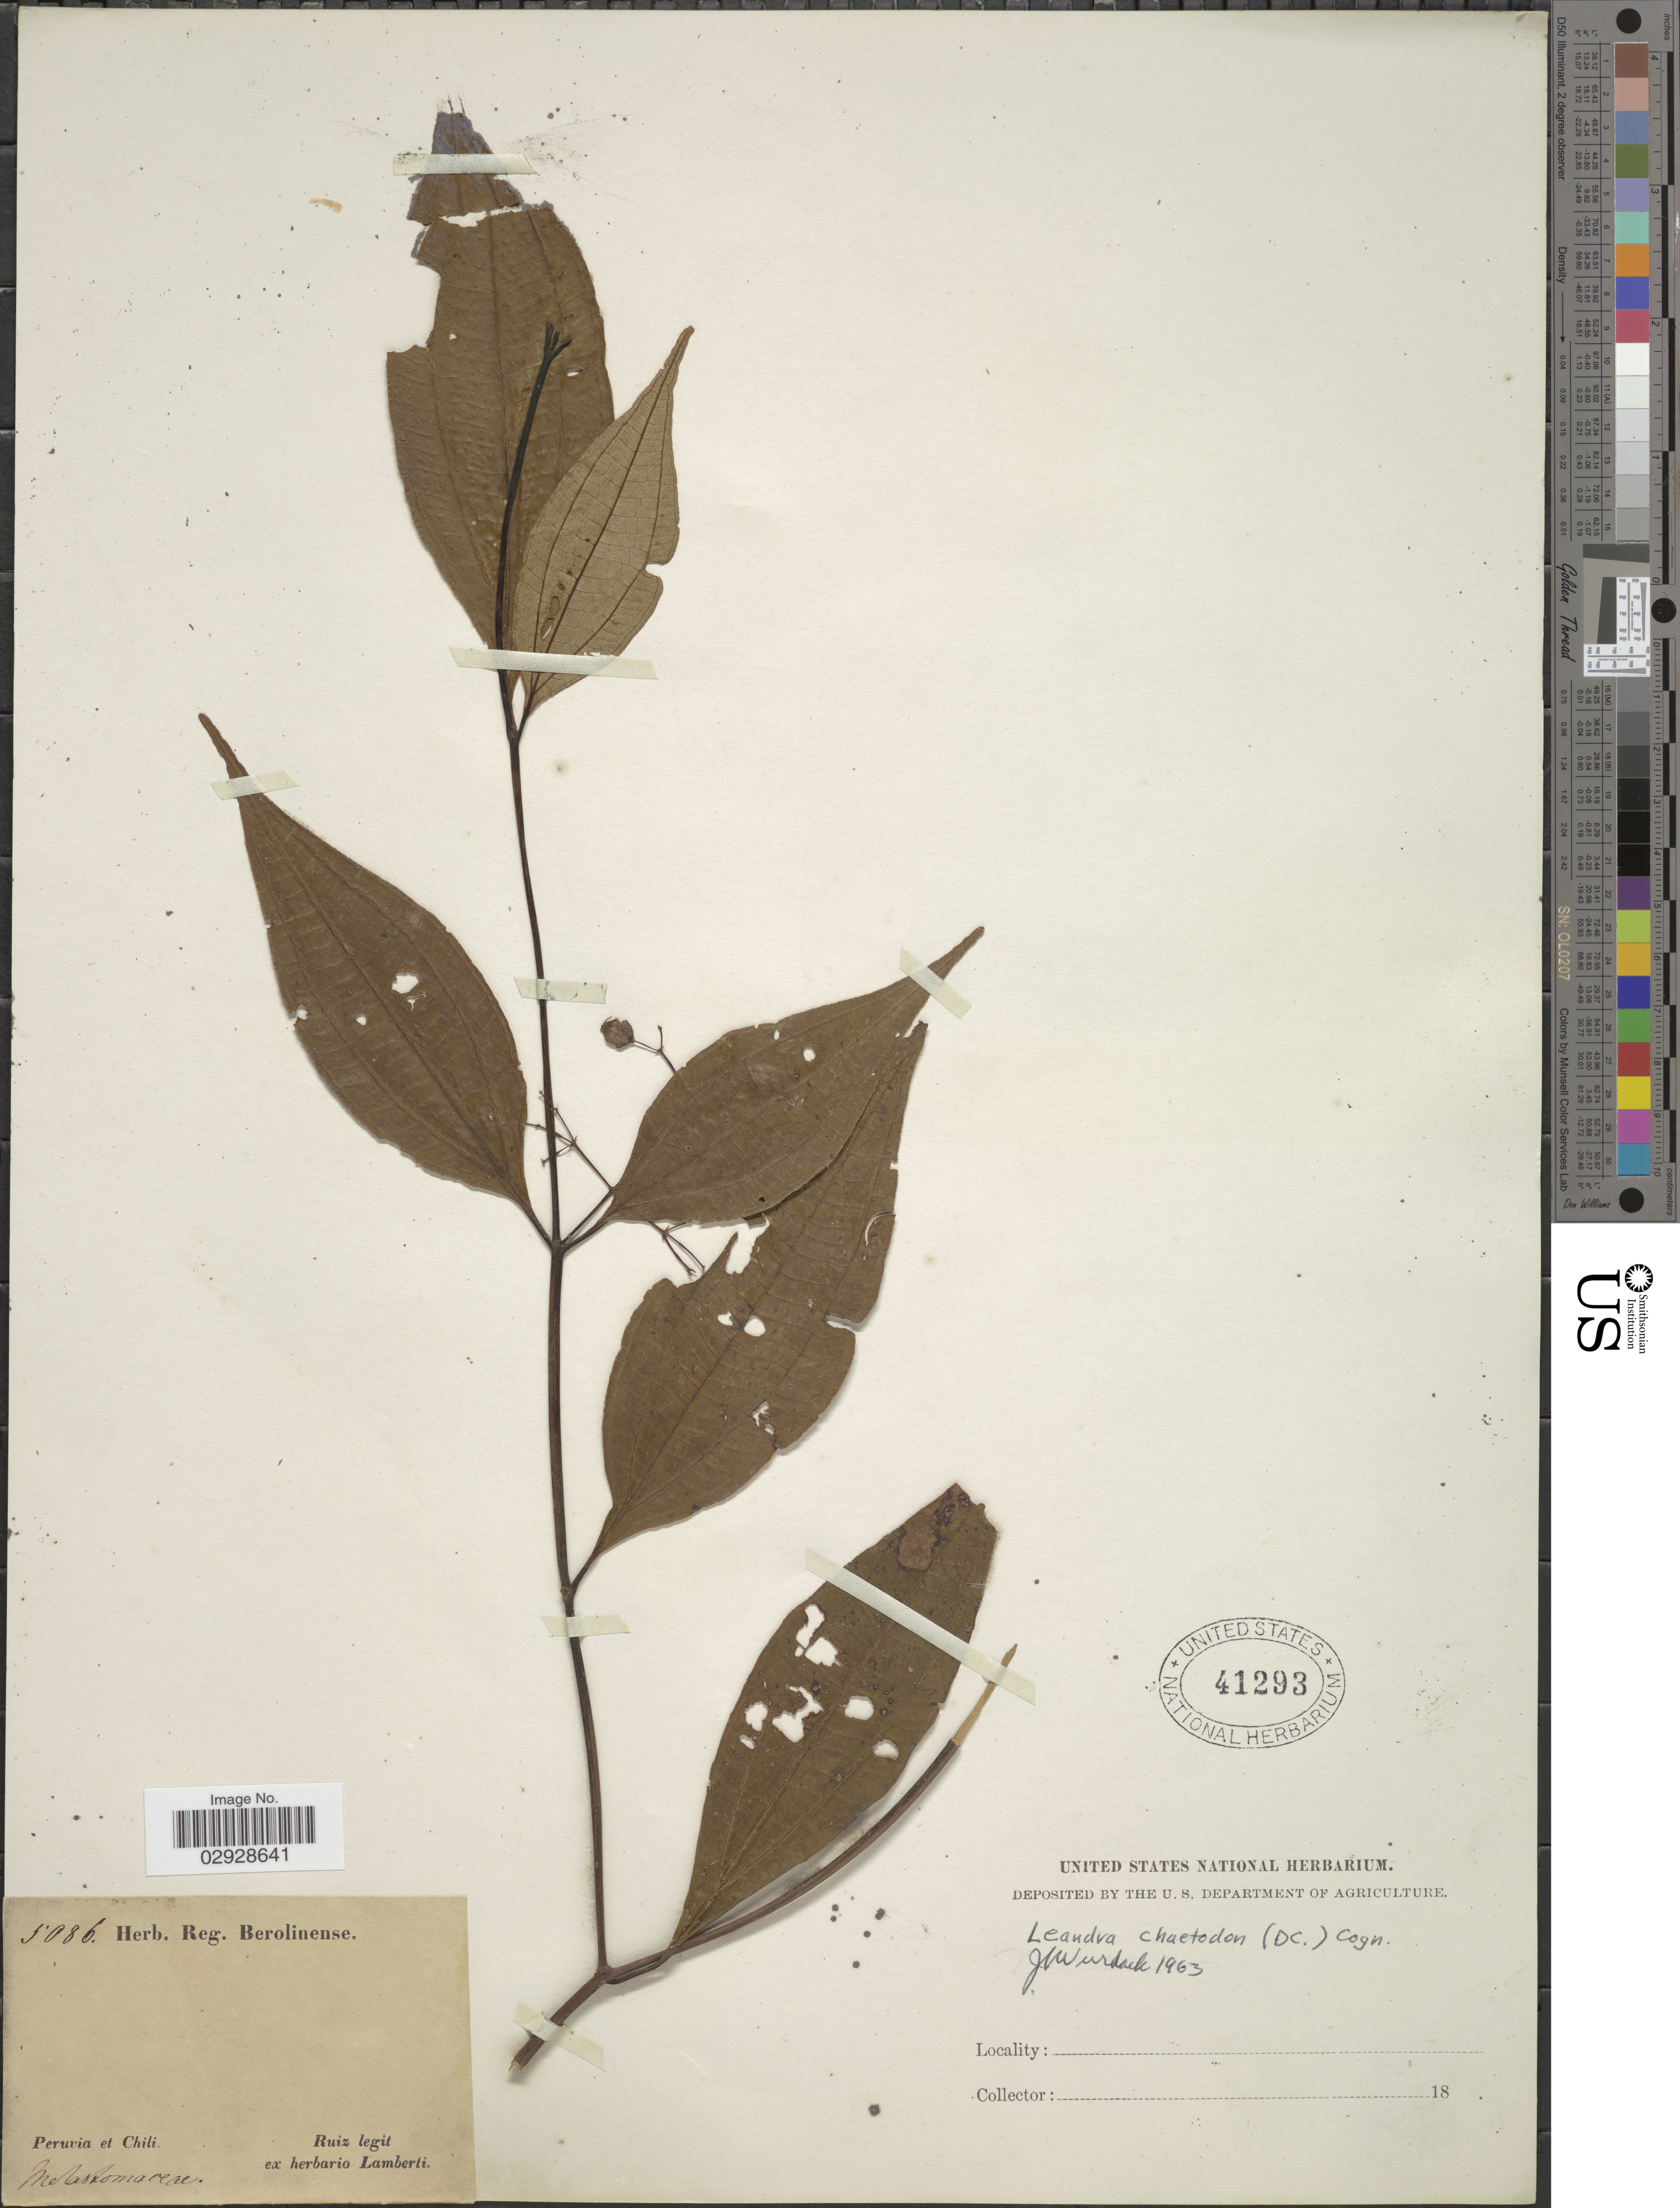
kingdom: Plantae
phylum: Tracheophyta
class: Magnoliopsida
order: Myrtales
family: Melastomataceae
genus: Leandra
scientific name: Leandra chaetodon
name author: (DC.) Cogn.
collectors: Ruiz, --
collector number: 5086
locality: Perivoa et Chili.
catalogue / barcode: US 41293